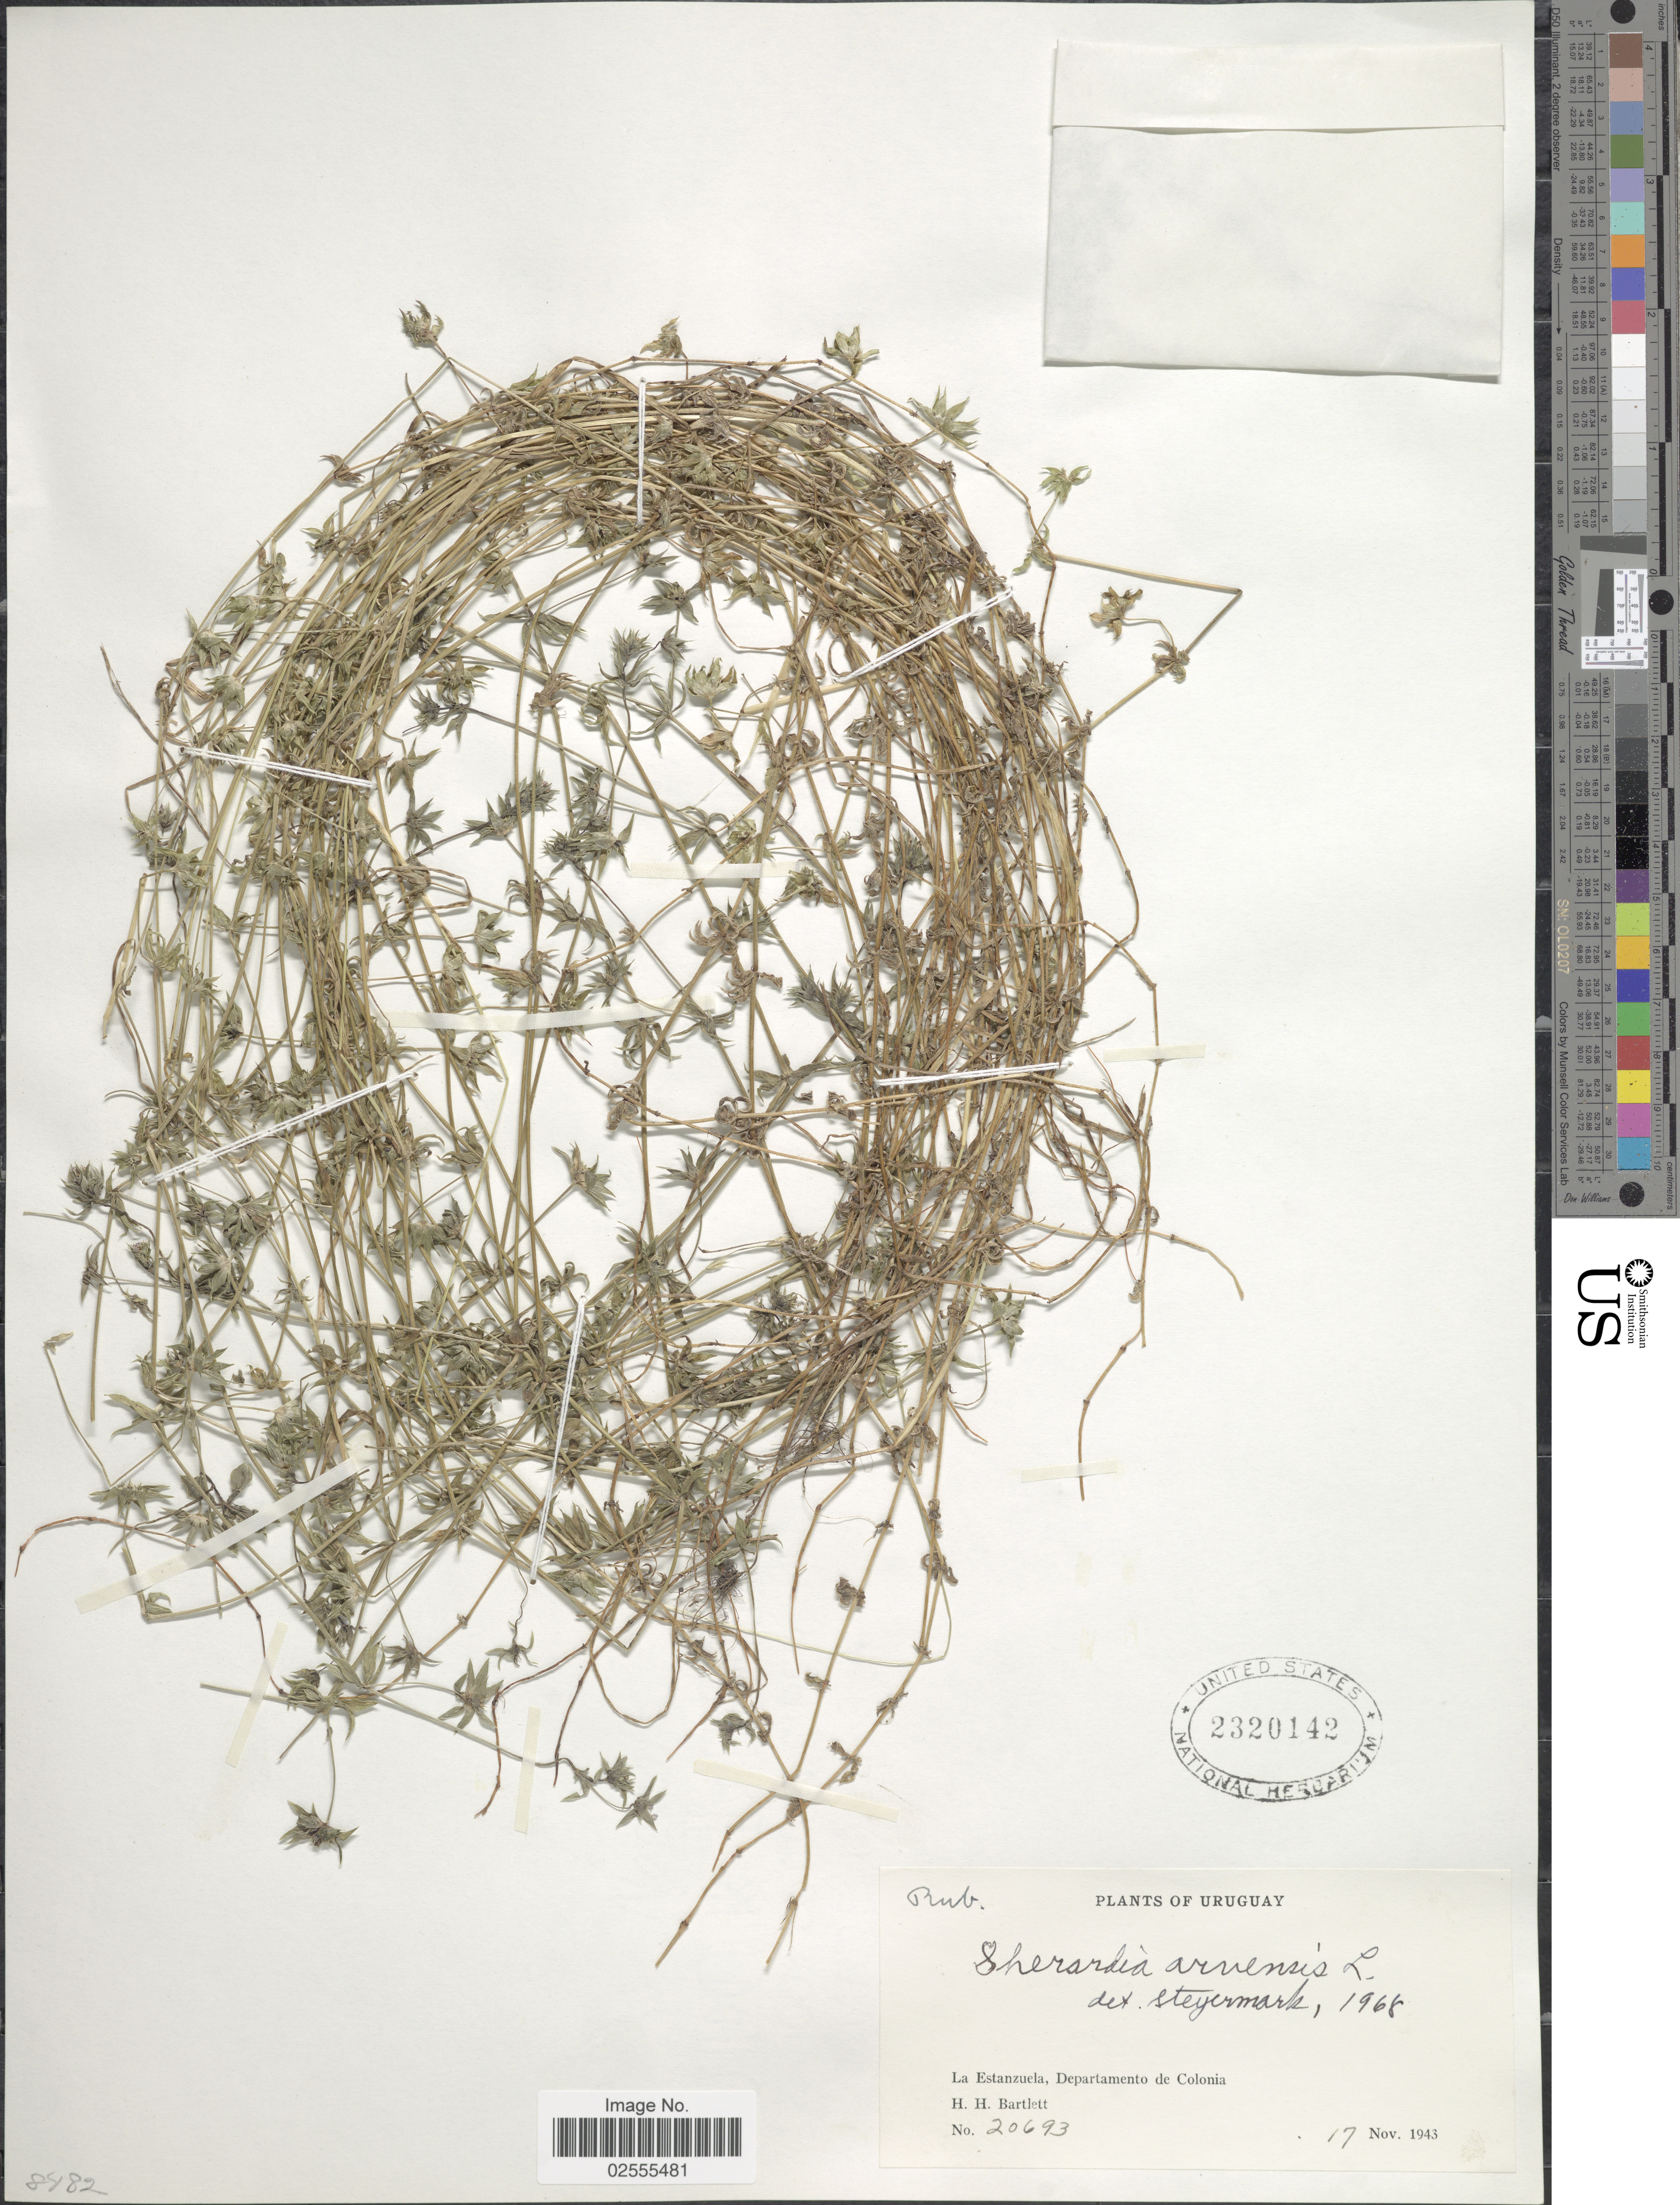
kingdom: Plantae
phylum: Tracheophyta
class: Magnoliopsida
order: Gentianales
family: Rubiaceae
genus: Sherardia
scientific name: Sherardia arvensis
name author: L.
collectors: H. H. Bartlett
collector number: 20693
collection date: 1943-11-17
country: Uruguay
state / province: Colonia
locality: La Estanzuela.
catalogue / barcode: US 2320142